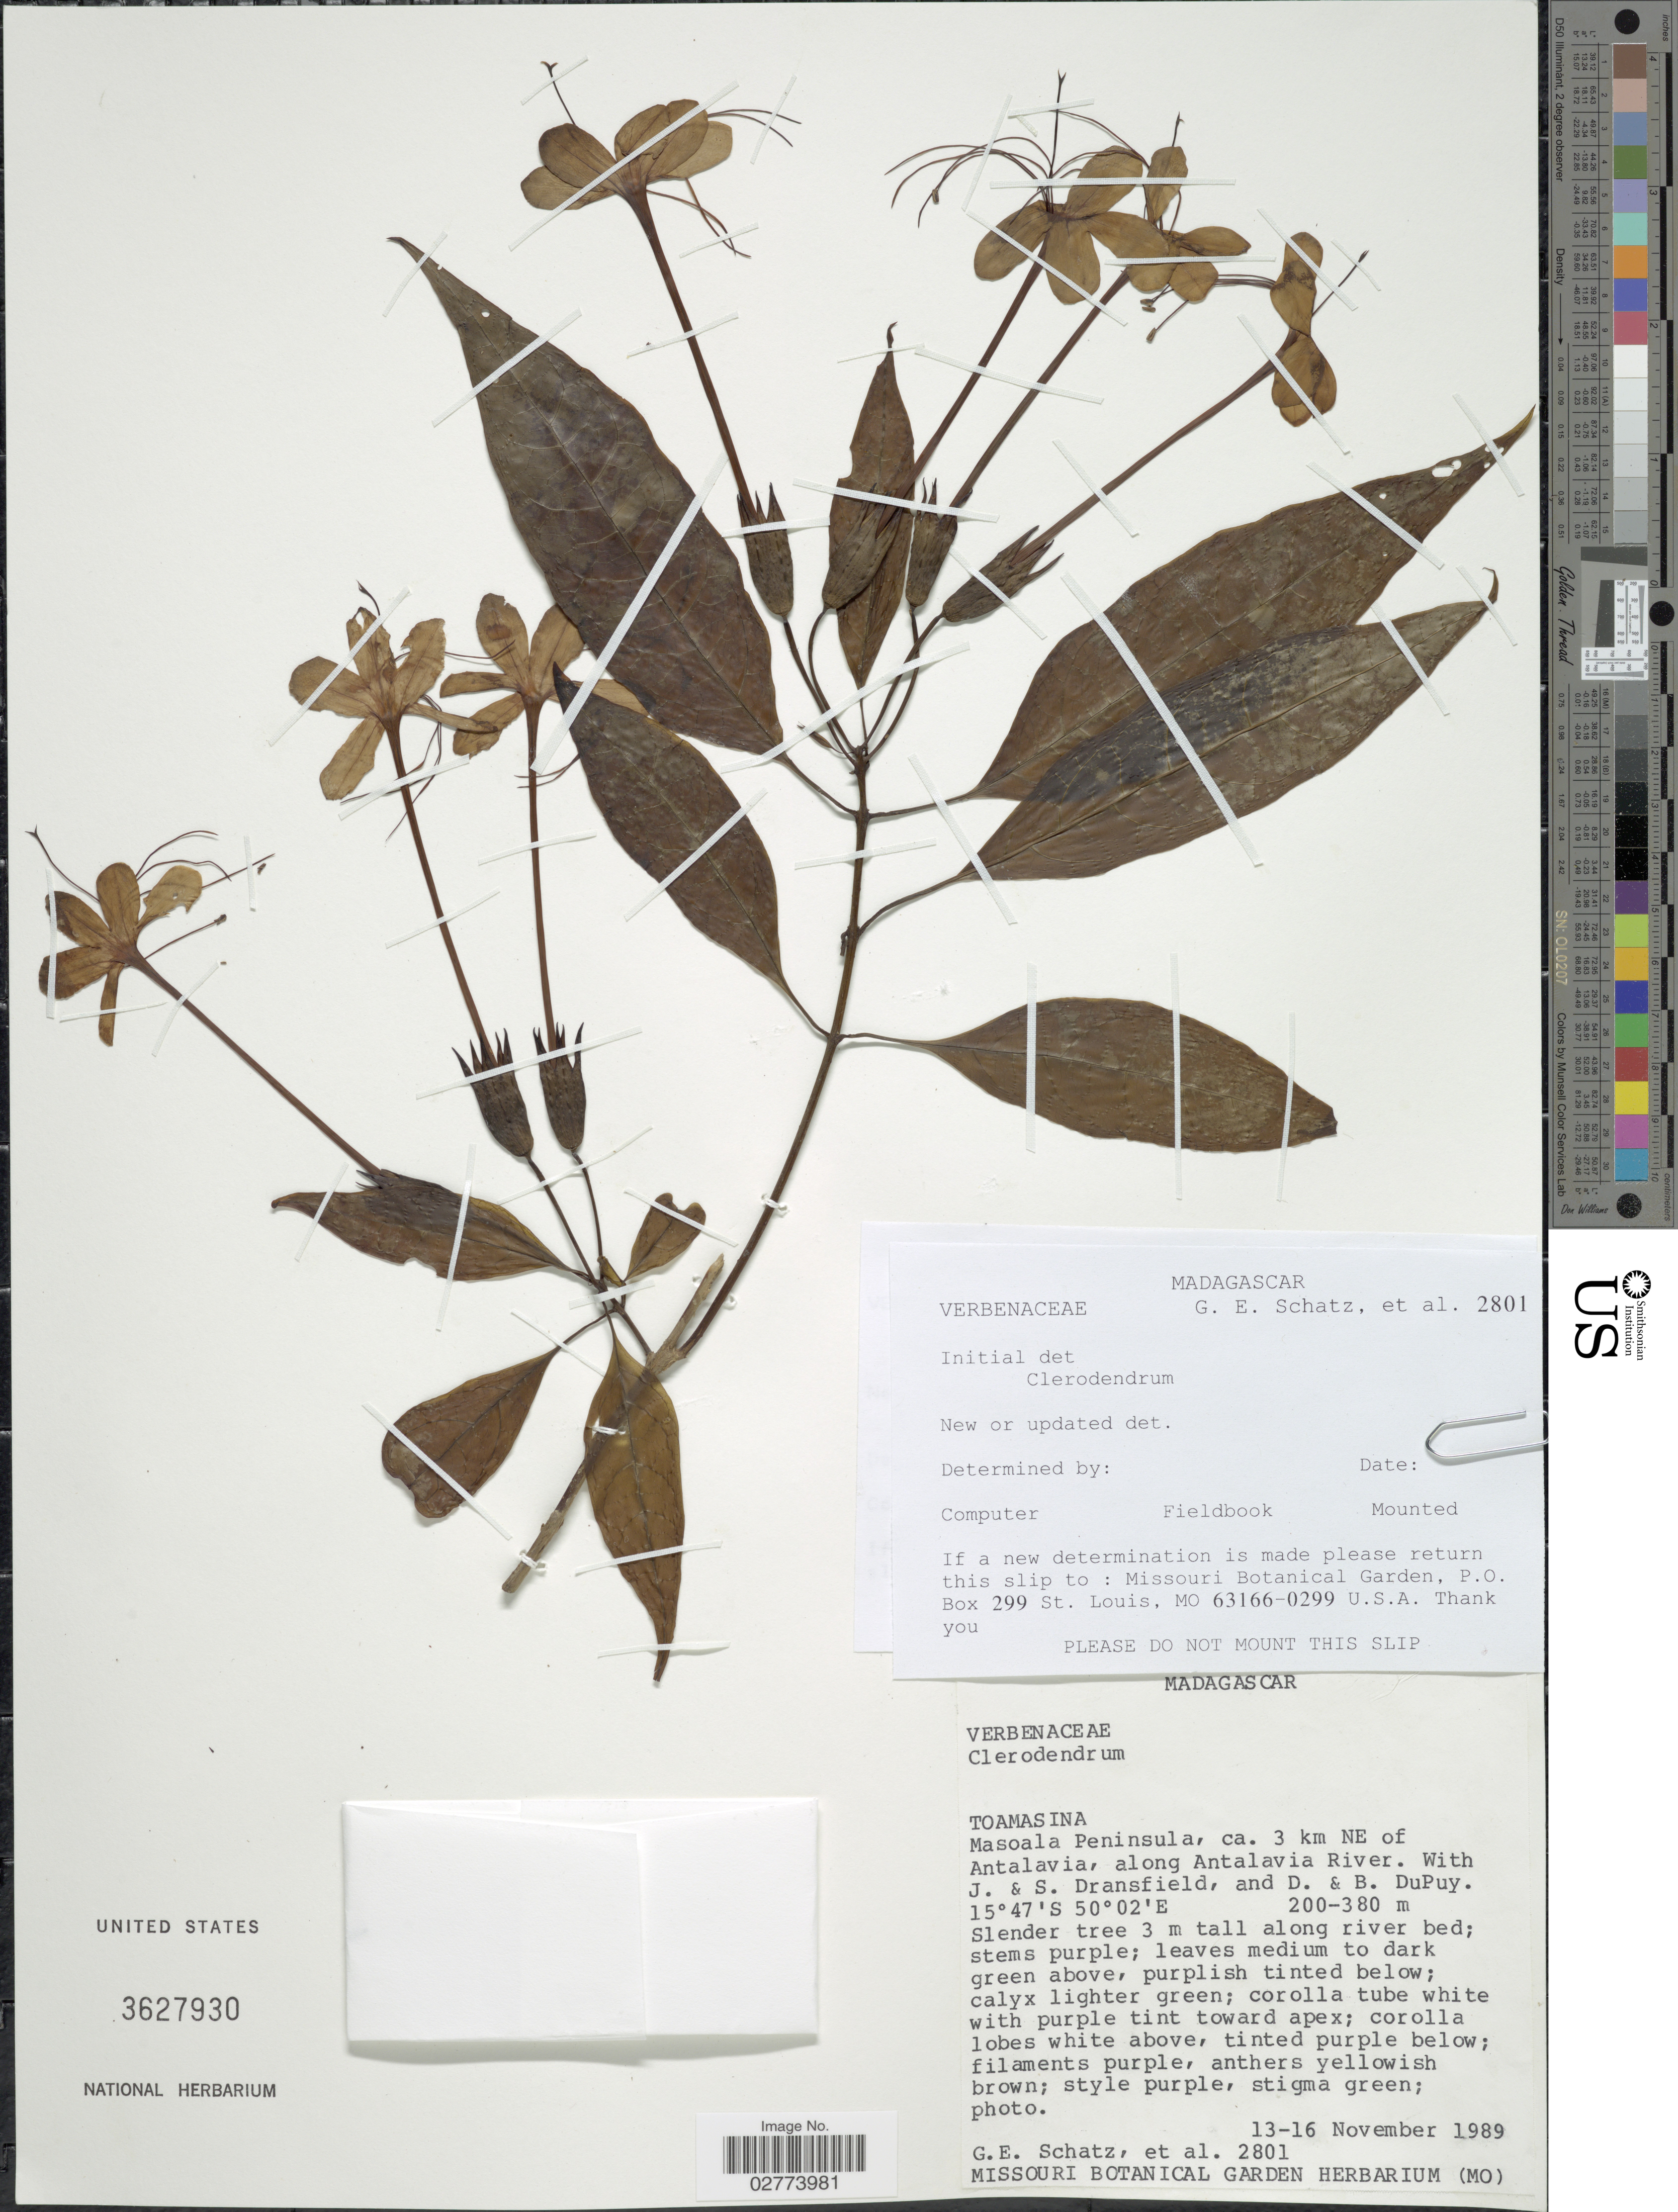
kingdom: Plantae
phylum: Tracheophyta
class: Magnoliopsida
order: Lamiales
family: Lamiaceae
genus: Clerodendrum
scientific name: Clerodendrum sp.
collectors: G. Schatz, J. Dransfield, S. Dransfield, D. Du Puy & B. Dupuy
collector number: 2801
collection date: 1989-11-13/1989-11-16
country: Madagascar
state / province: Analanjirofo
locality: Masoala Peninsula, ca. 3 km NE of Antalavia, along Antalavia River.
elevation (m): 200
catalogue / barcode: US 3627930